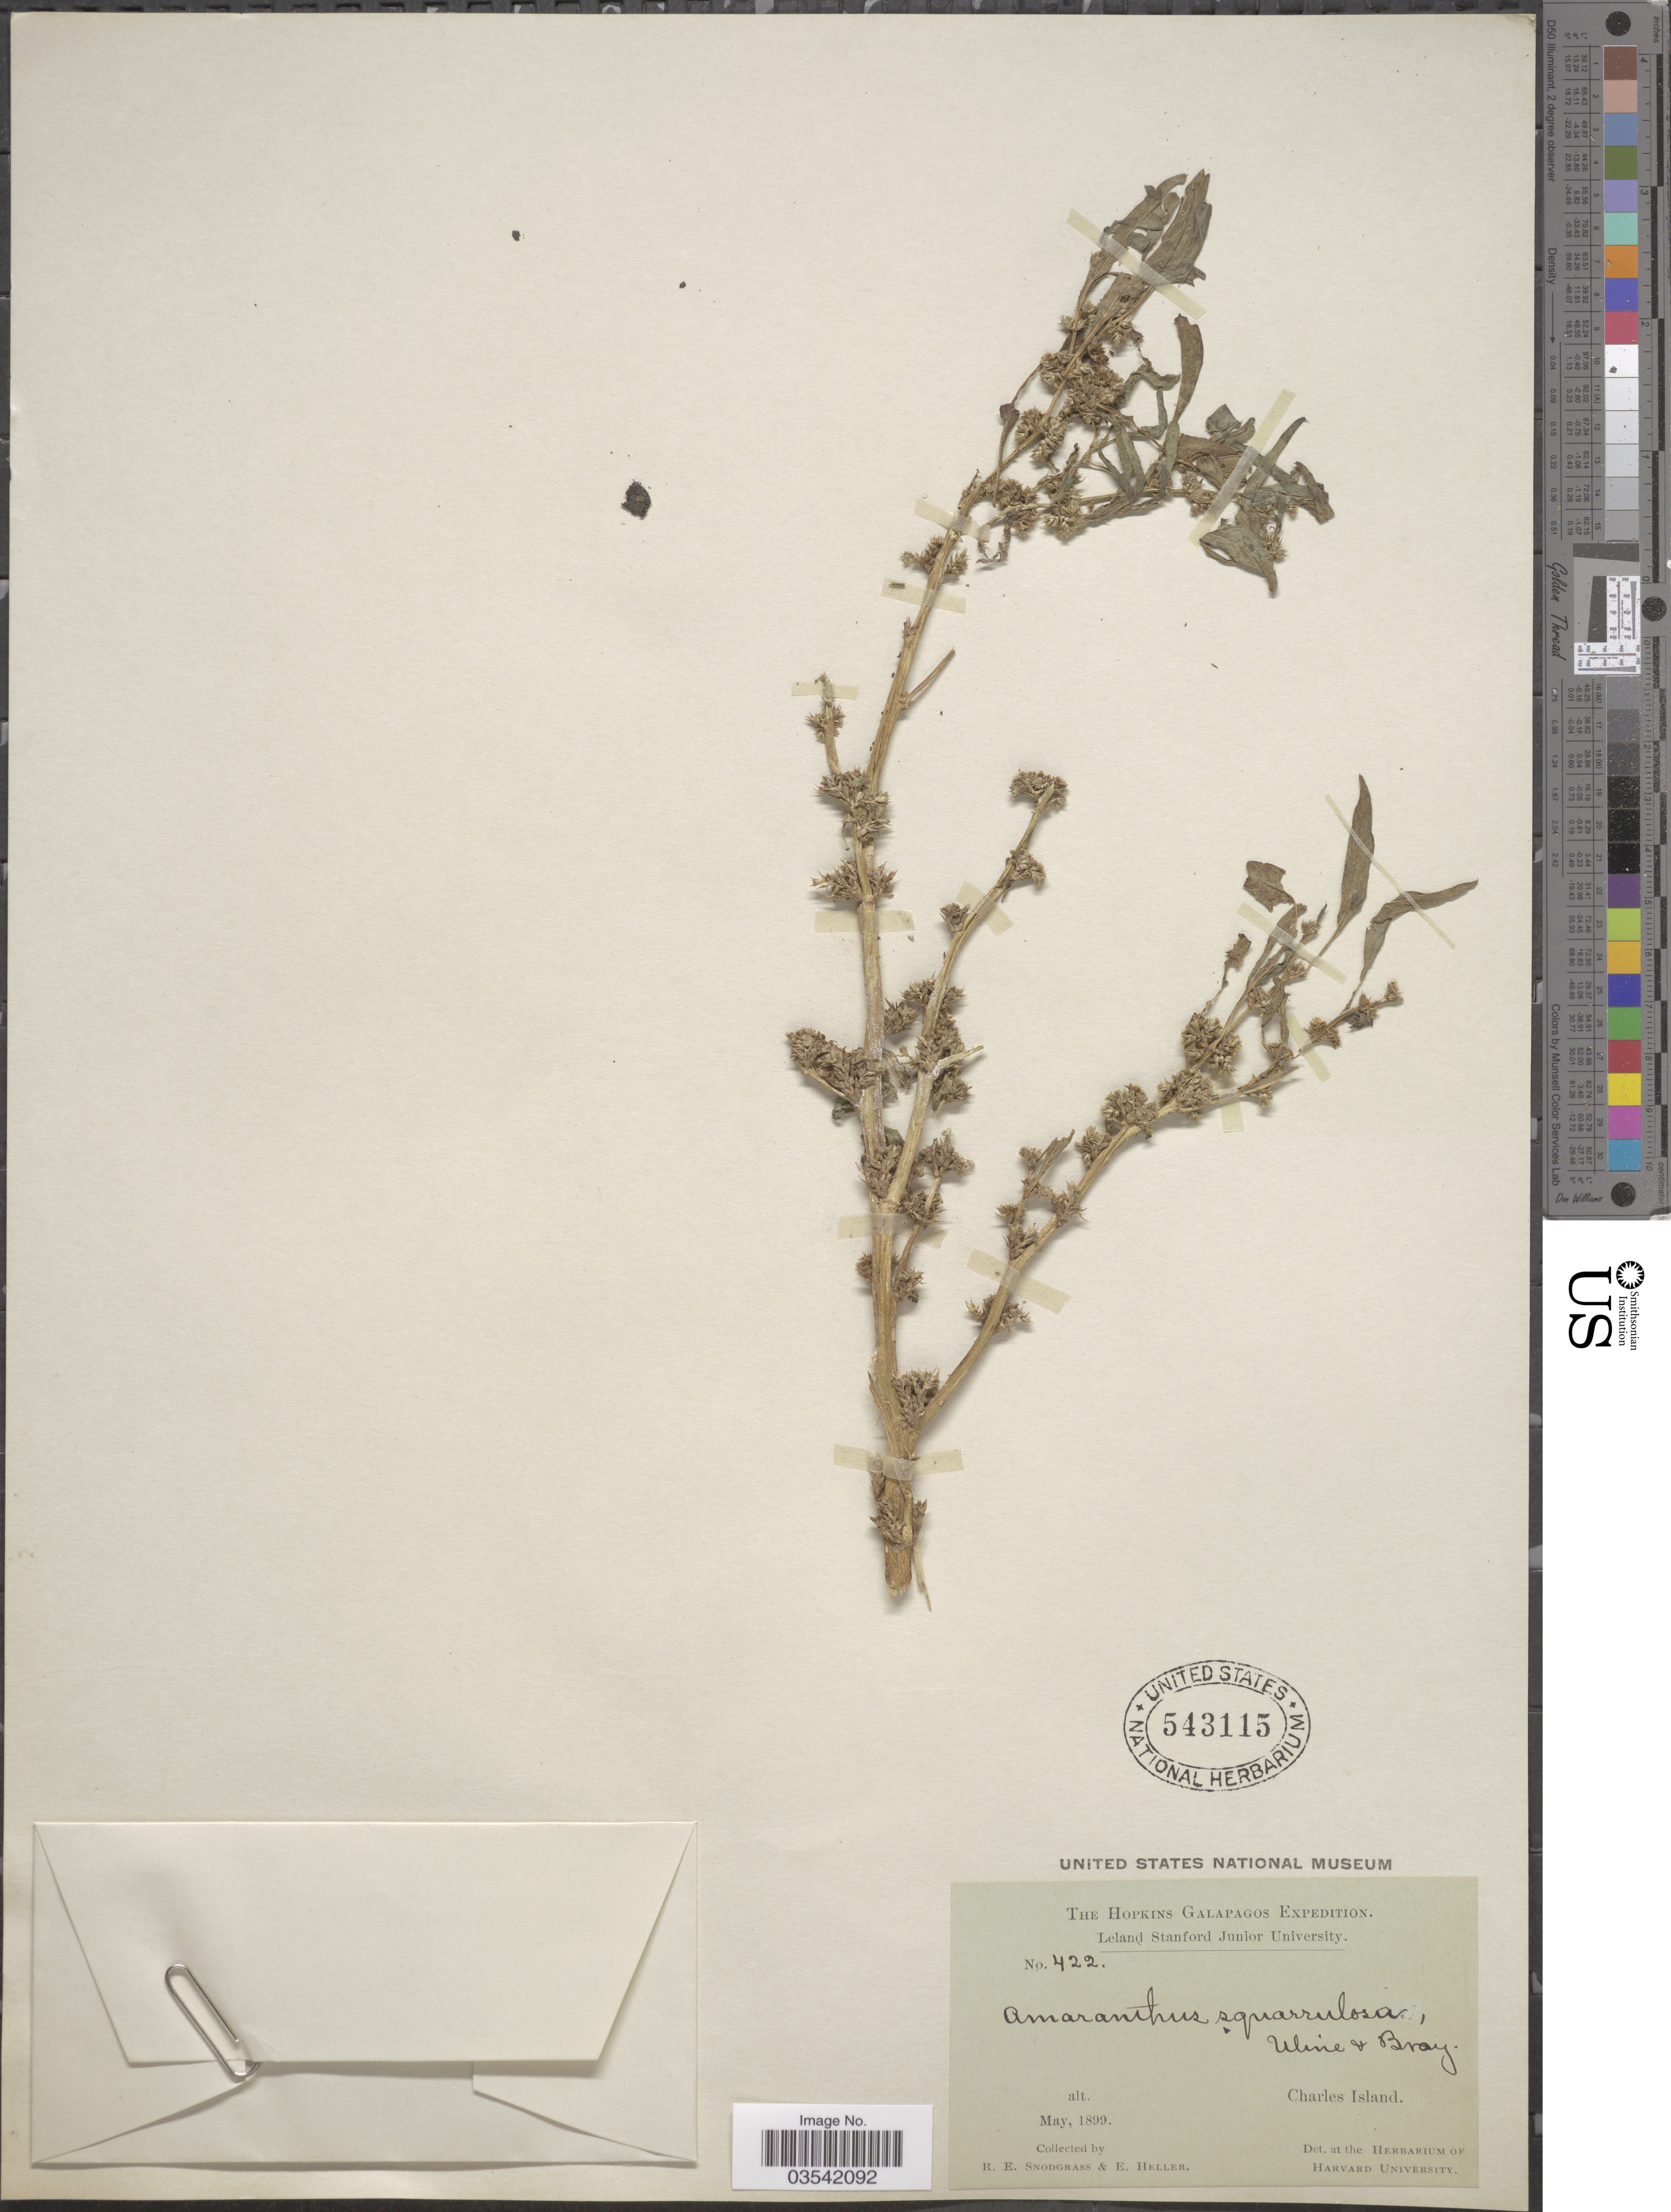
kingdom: Plantae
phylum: Tracheophyta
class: Magnoliopsida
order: Caryophyllales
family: Amaranthaceae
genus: Amaranthus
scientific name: Amaranthus squamulatus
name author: (Andersson) B.L. Rob.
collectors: R. E. Snodgrass & E. Heller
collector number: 422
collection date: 1899-05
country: Ecuador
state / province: Colón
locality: Galapagos. Charles Island.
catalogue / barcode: US 543115